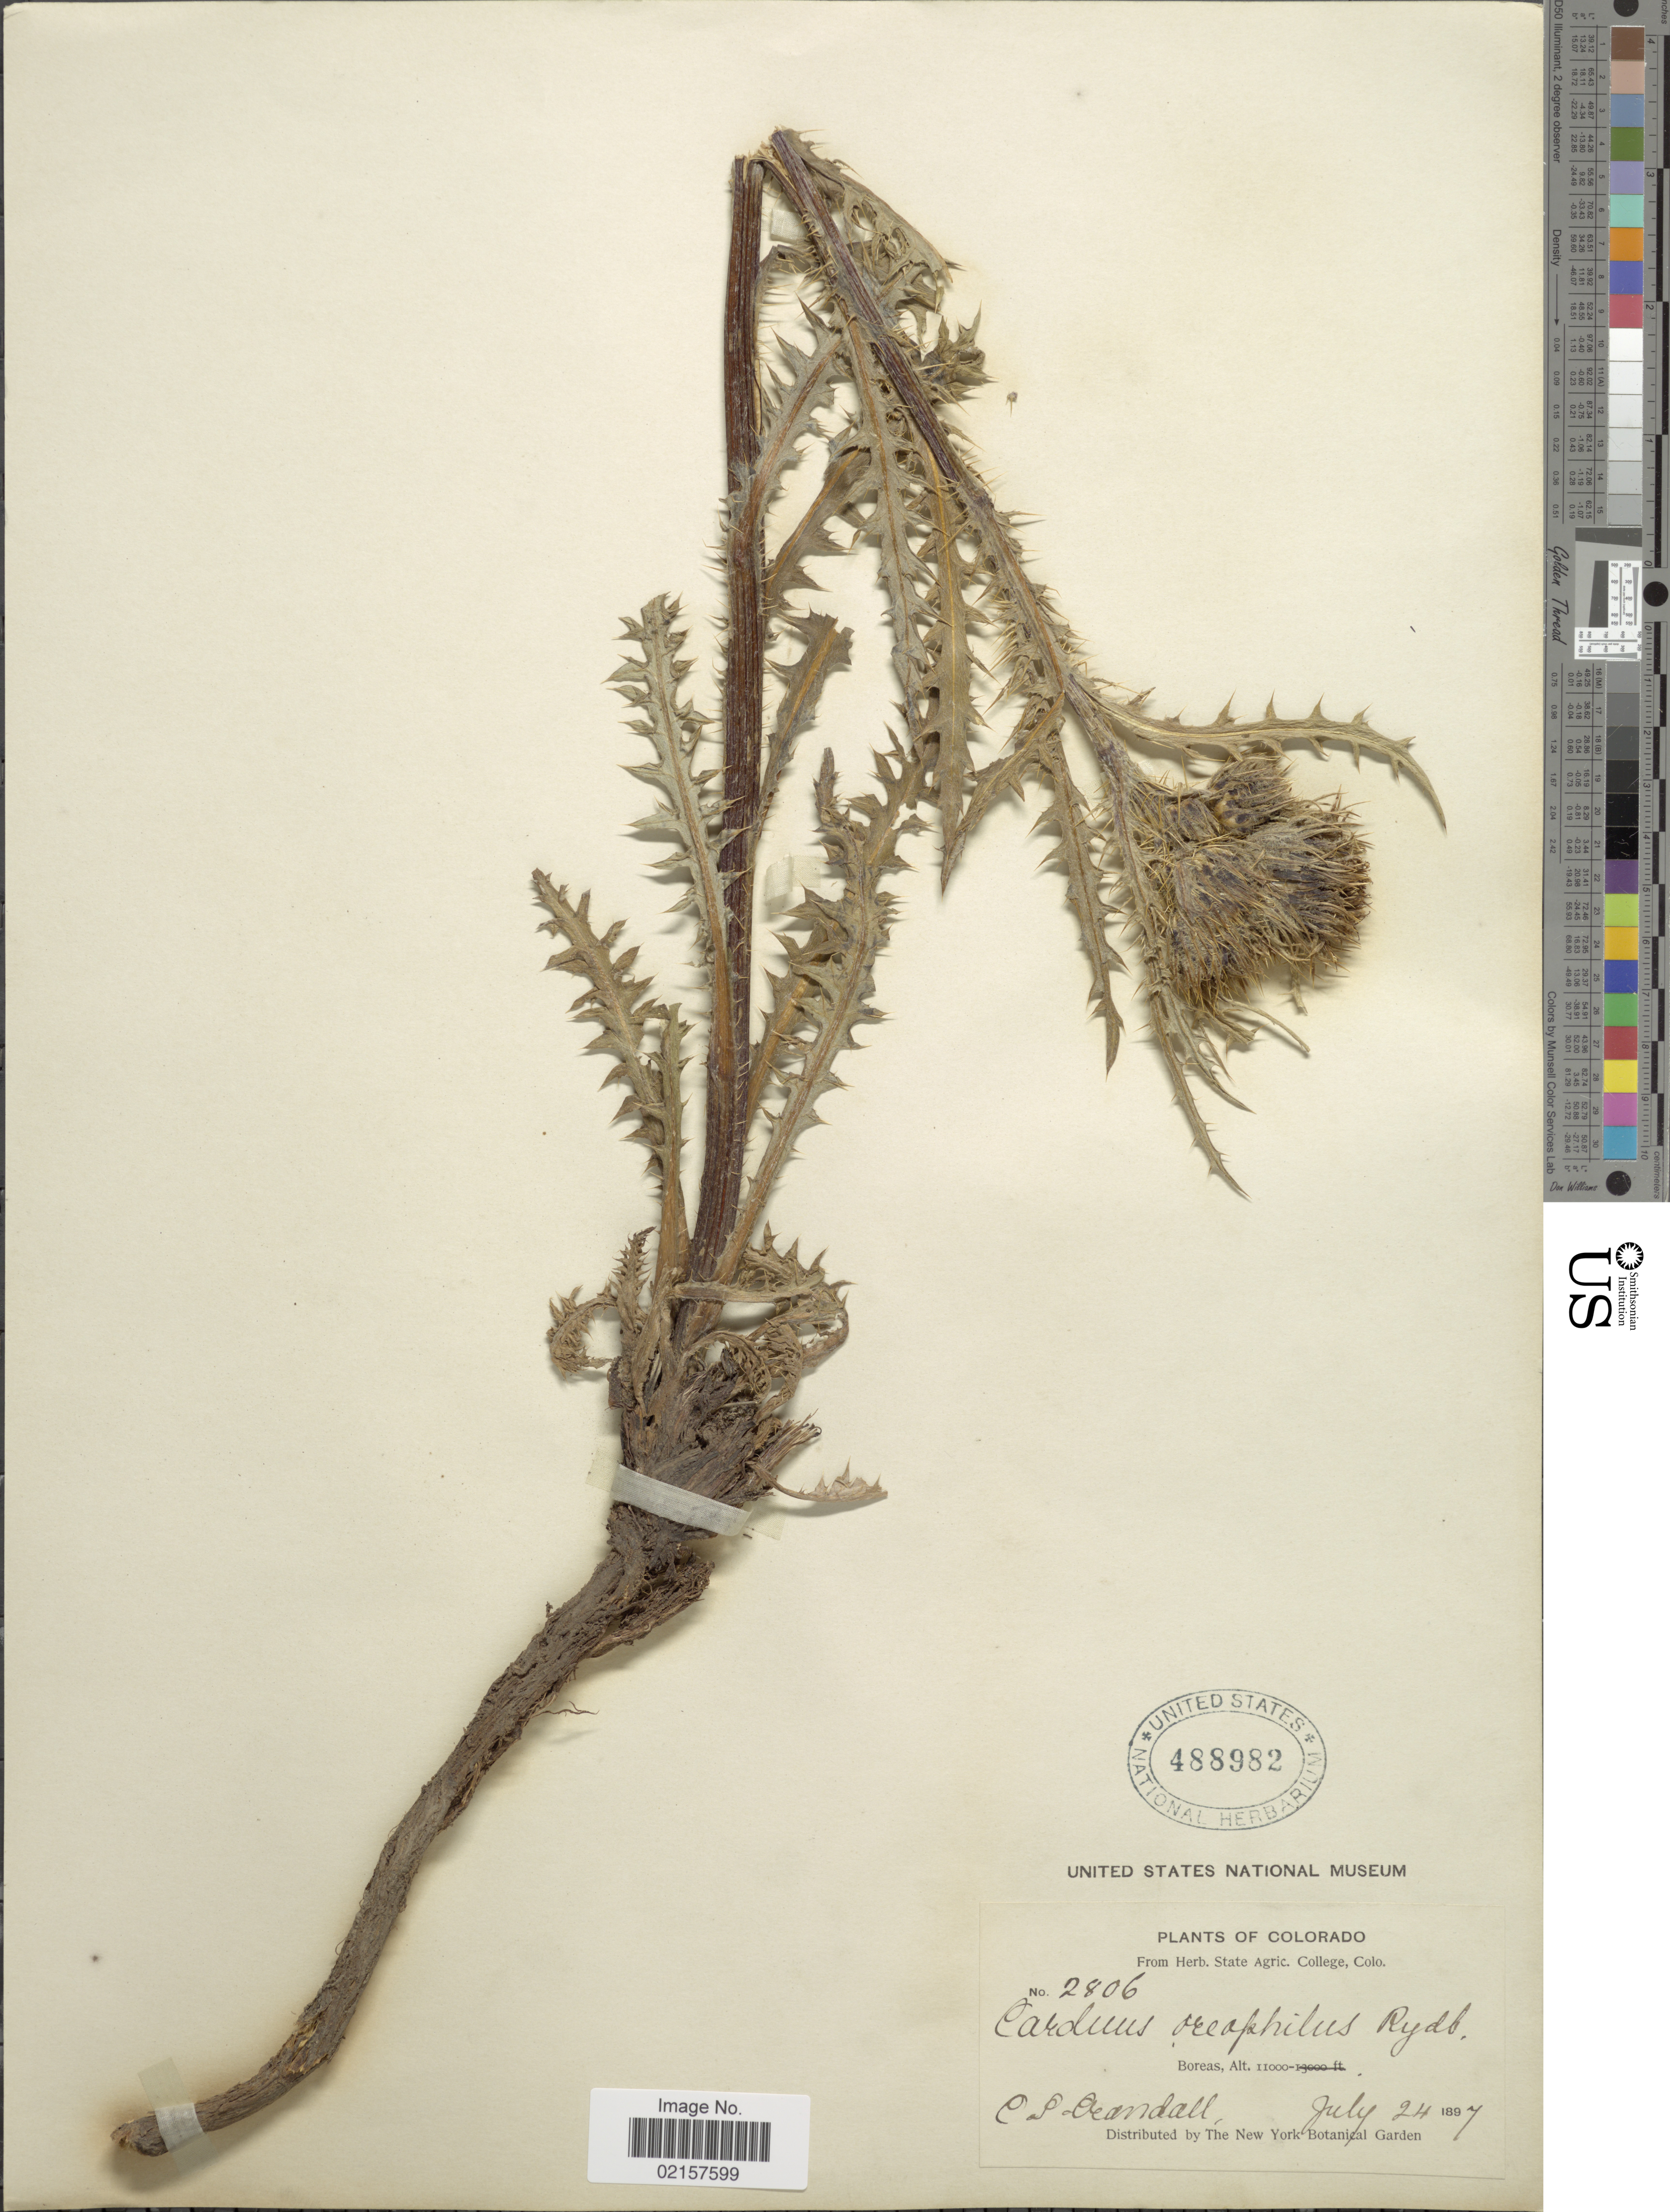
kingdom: Plantae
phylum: Tracheophyta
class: Magnoliopsida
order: Asterales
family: Asteraceae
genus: Cirsium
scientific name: Cirsium clavatum var. osterhoutii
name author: (Rydberg) D.J. Keil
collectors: C. Crandall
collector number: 2806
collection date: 1897-07-24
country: United States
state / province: Colorado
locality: Boreas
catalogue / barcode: US 488982